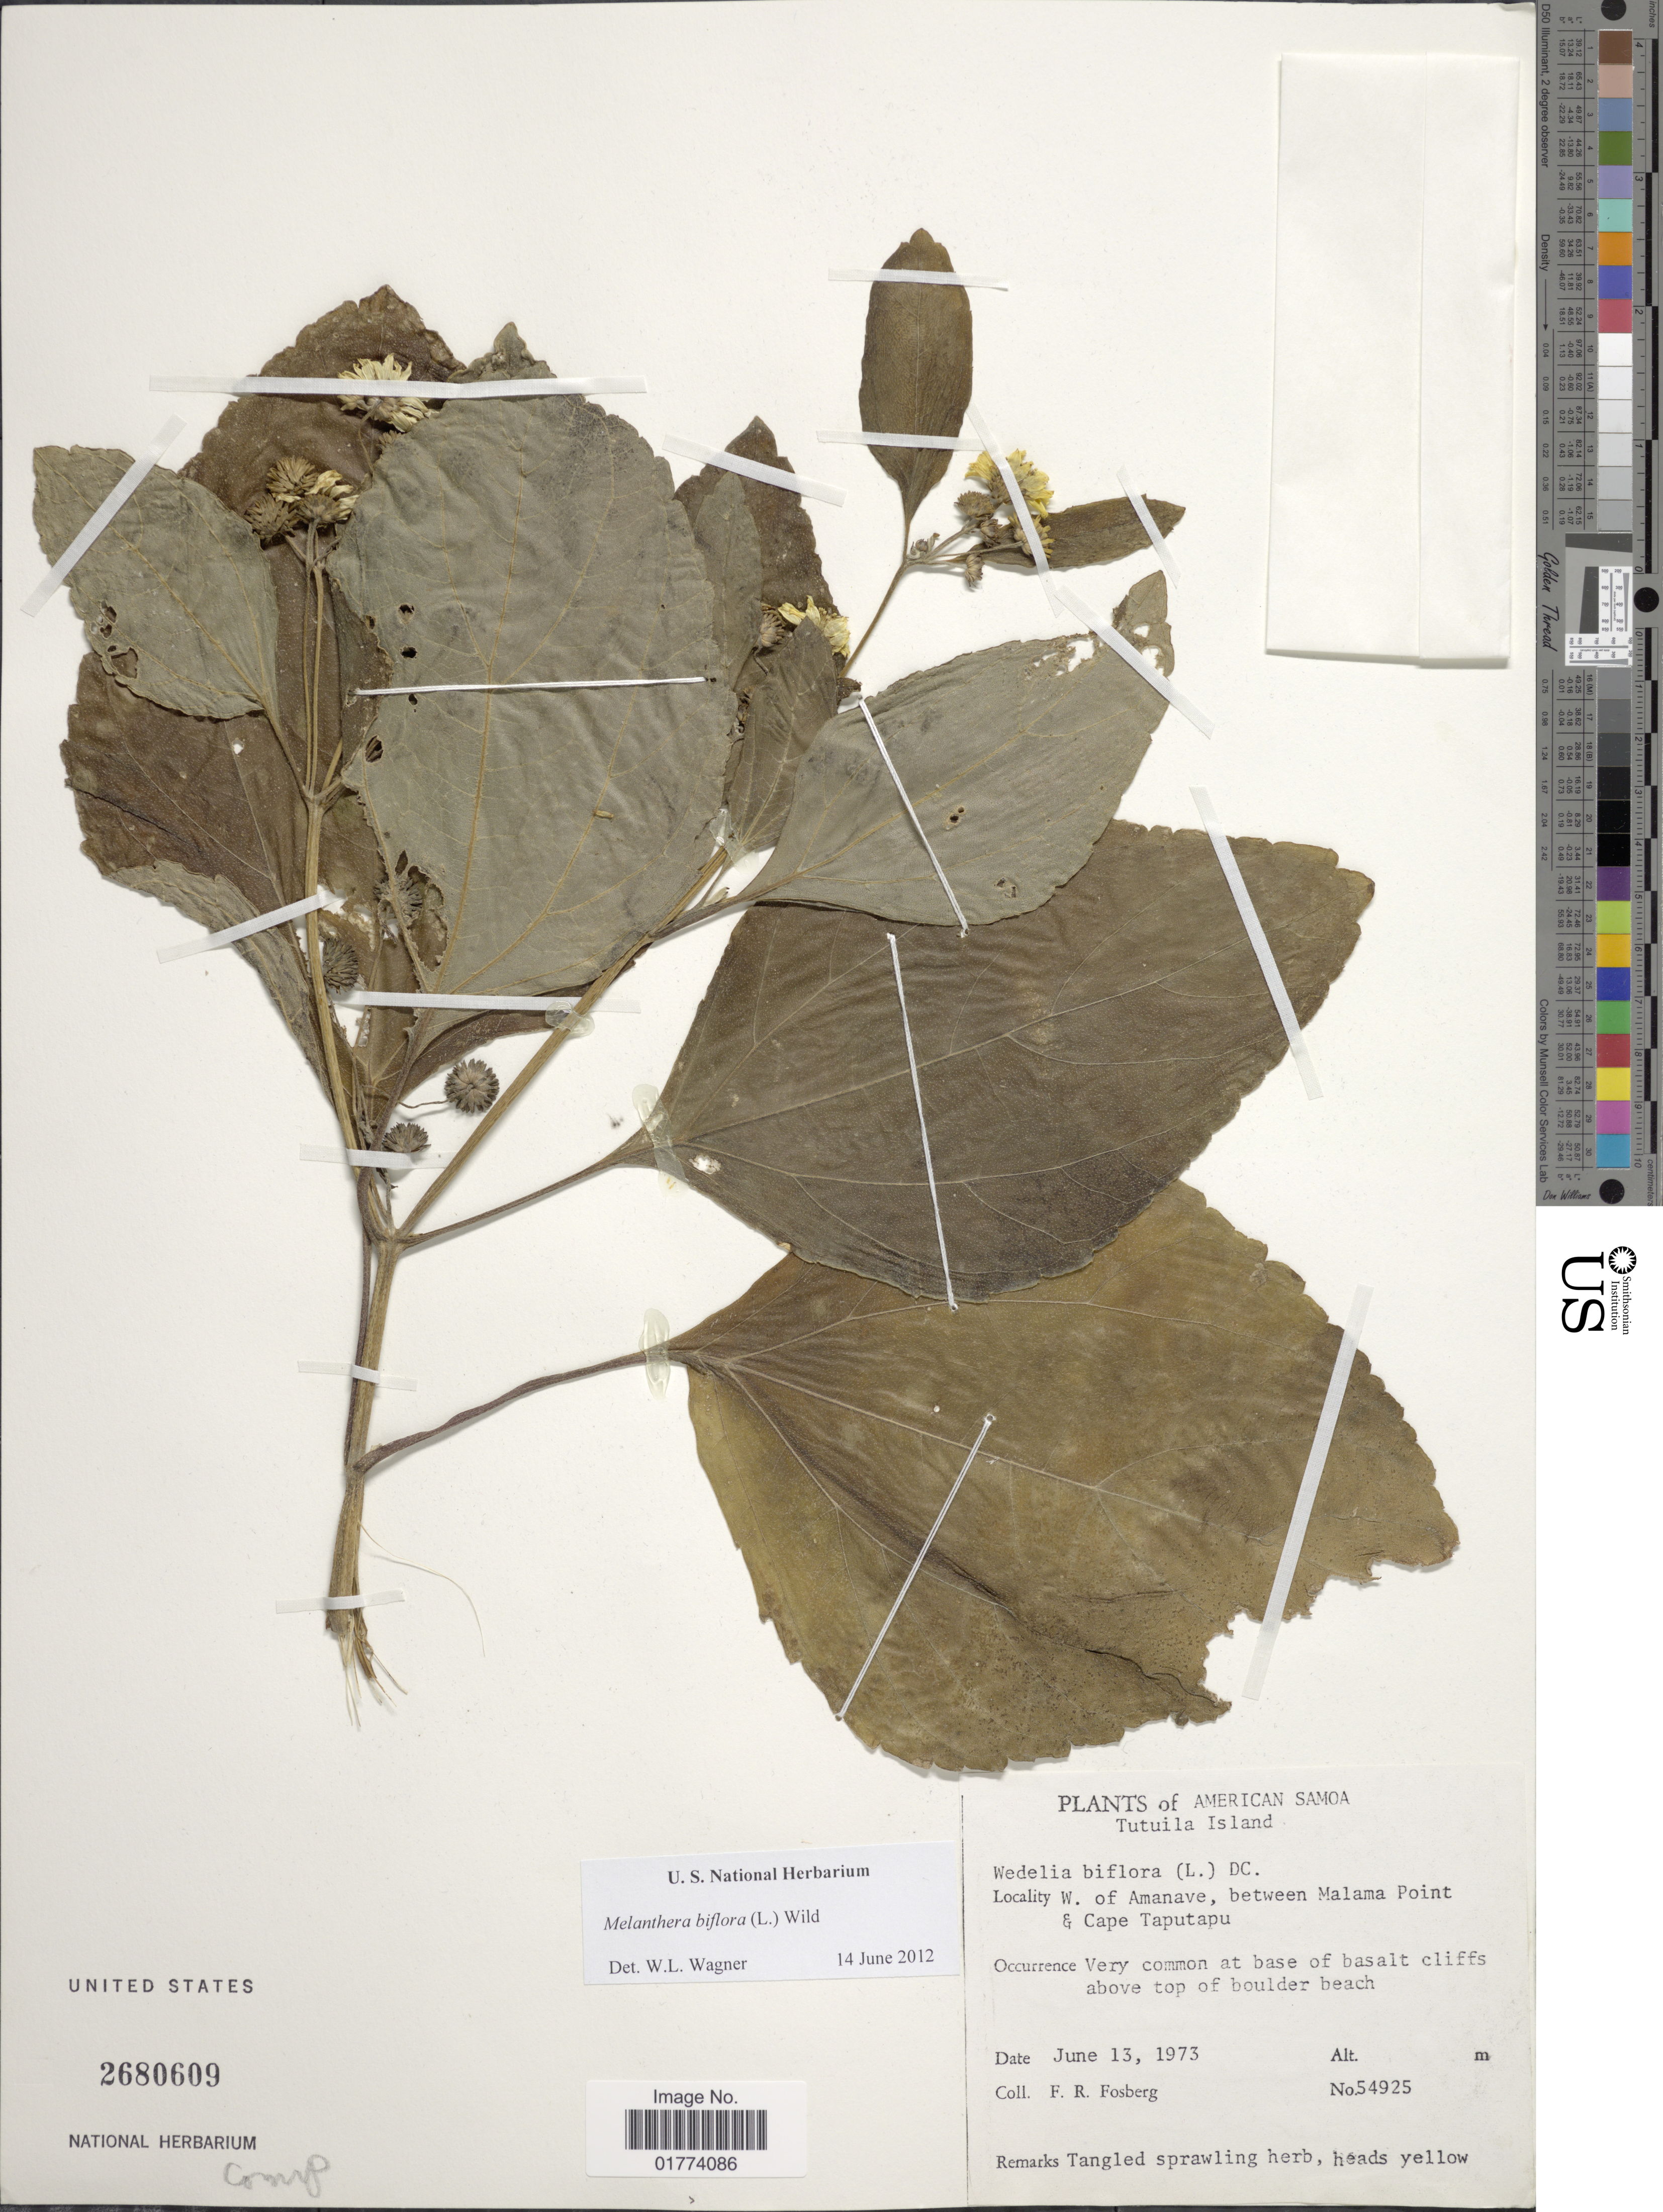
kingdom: Plantae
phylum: Tracheophyta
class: Magnoliopsida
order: Asterales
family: Asteraceae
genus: Wollastonia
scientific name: Wollastonia biflora var. biflora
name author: (L.) DC.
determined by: Wagner, W. L., (BOT), Smithsonian Institution - National Museum of Natural History (UNITED STATES)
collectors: F. R. Fosberg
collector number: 54925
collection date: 1973-06-13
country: American Samoa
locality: W. Amanave, between Malama Point & Cape Taputapu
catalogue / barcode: US 2680609